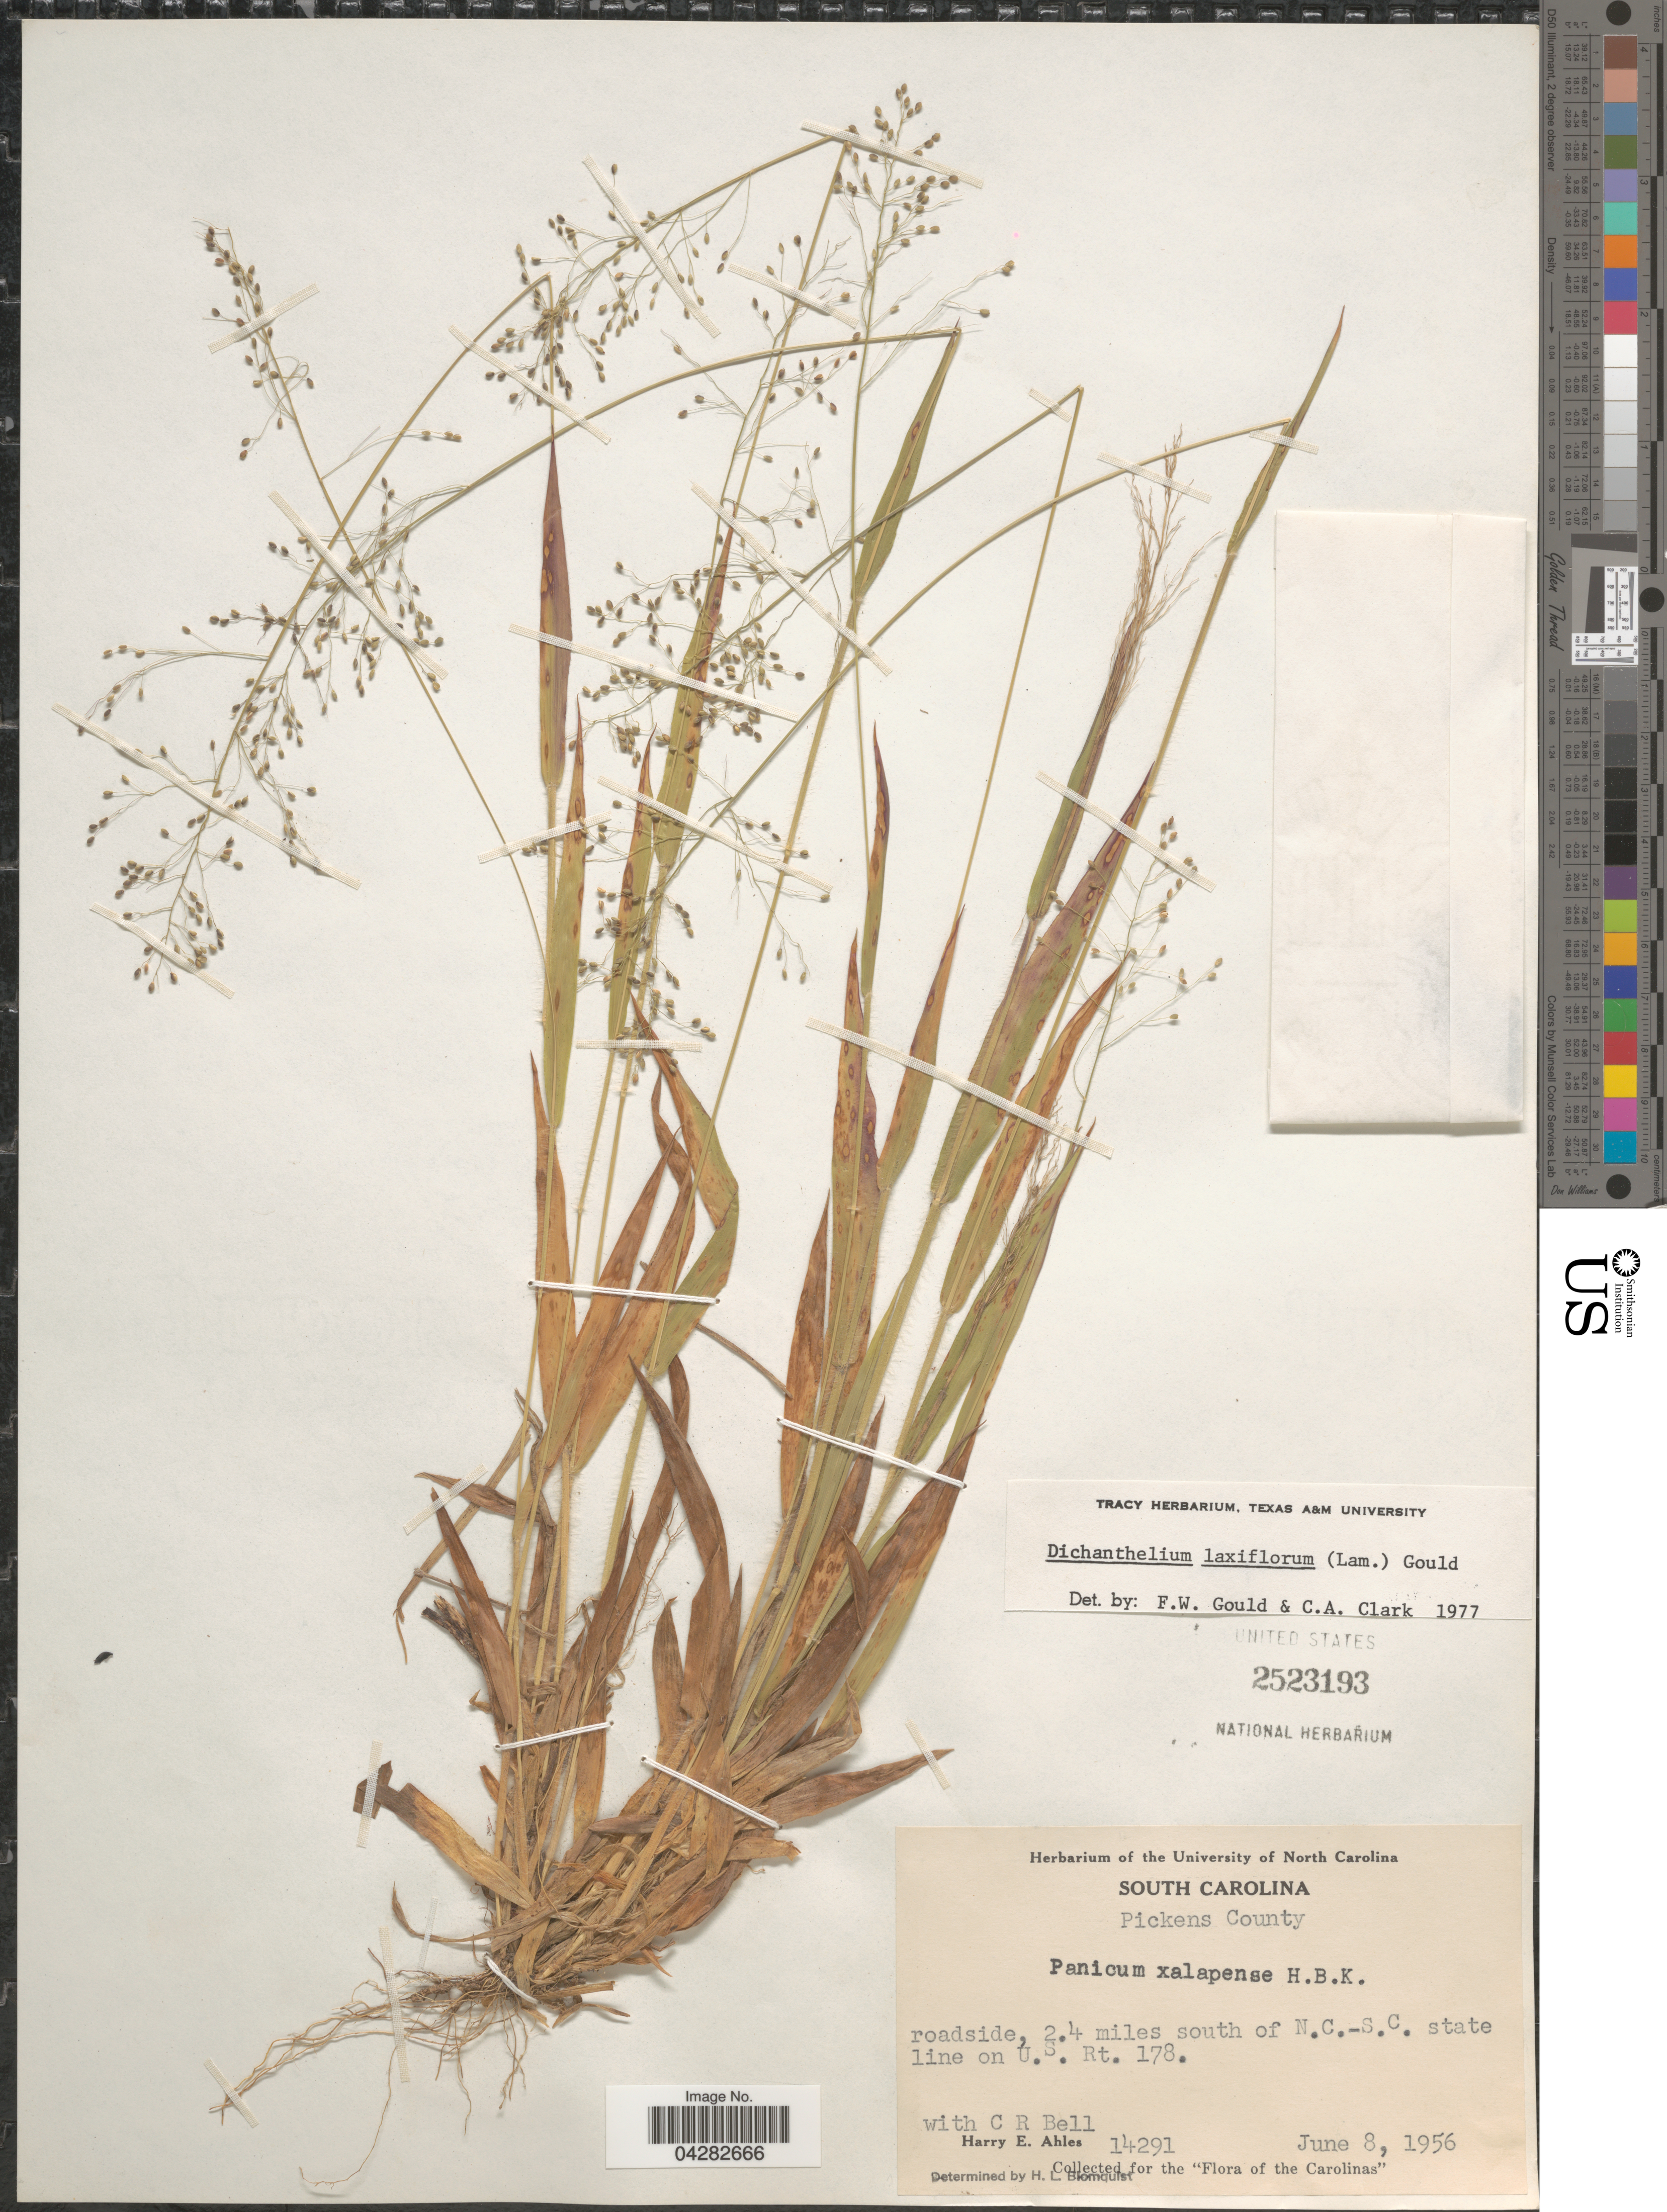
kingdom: Plantae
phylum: Tracheophyta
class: Liliopsida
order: Poales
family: Poaceae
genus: Dichanthelium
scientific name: Dichanthelium laxiflorum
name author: (Lam.) Gould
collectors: H. E. Ahles & C. R. Bell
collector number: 14291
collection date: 1956-06-08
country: United States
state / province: South Carolina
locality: Pickens County. Roadside, 2.4 miles south of N.C.-S.C. state line on U.S. Rt. 178. The Carolinas [unsure placement].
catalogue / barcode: US 2523193